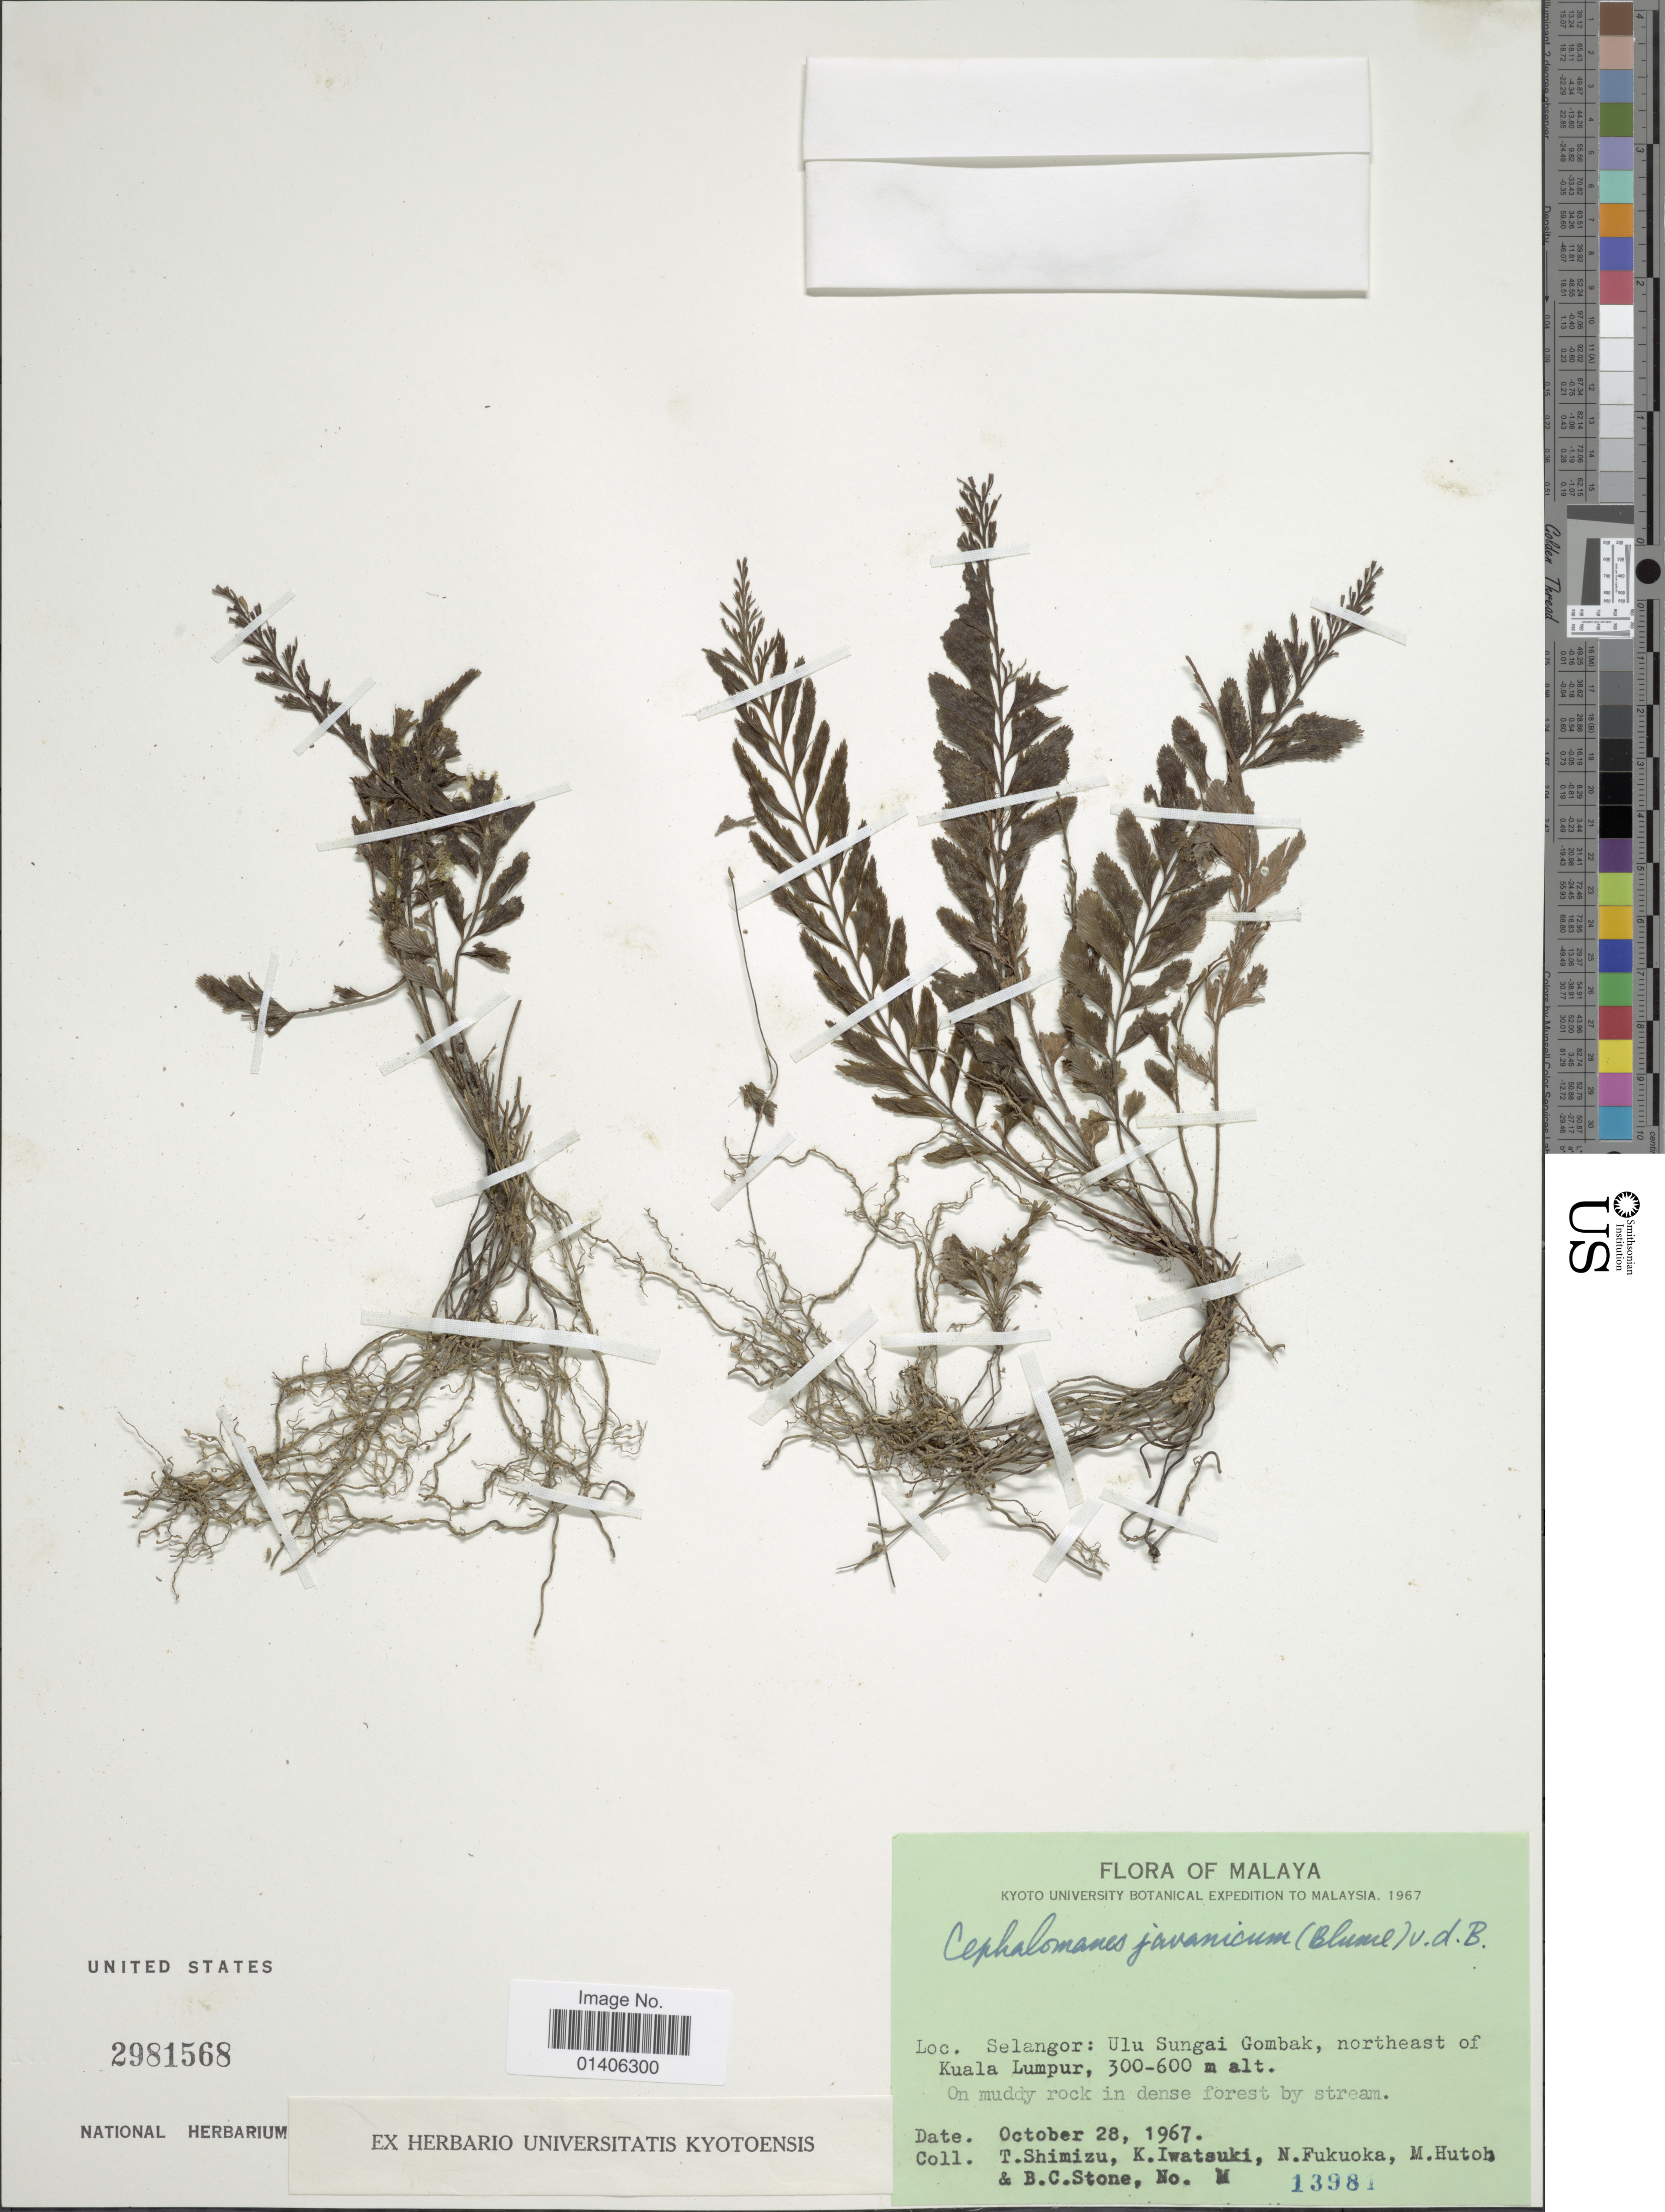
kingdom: Plantae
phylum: Tracheophyta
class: Polypodiopsida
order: Hymenophyllales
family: Hymenophyllaceae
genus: Cephalomanes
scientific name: Cephalomanes javanicum var. javanicum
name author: C. Presl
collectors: T. Shimizu, K. Iwatsuki, N. Fukuoka, M. Hutoh & B. C. Stone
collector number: M 13981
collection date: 1967-10-28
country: Malaysia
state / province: Selangor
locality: Ulu Sungai Gombak, northeast of Kuala Lumpur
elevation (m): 300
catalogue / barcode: US 2981568